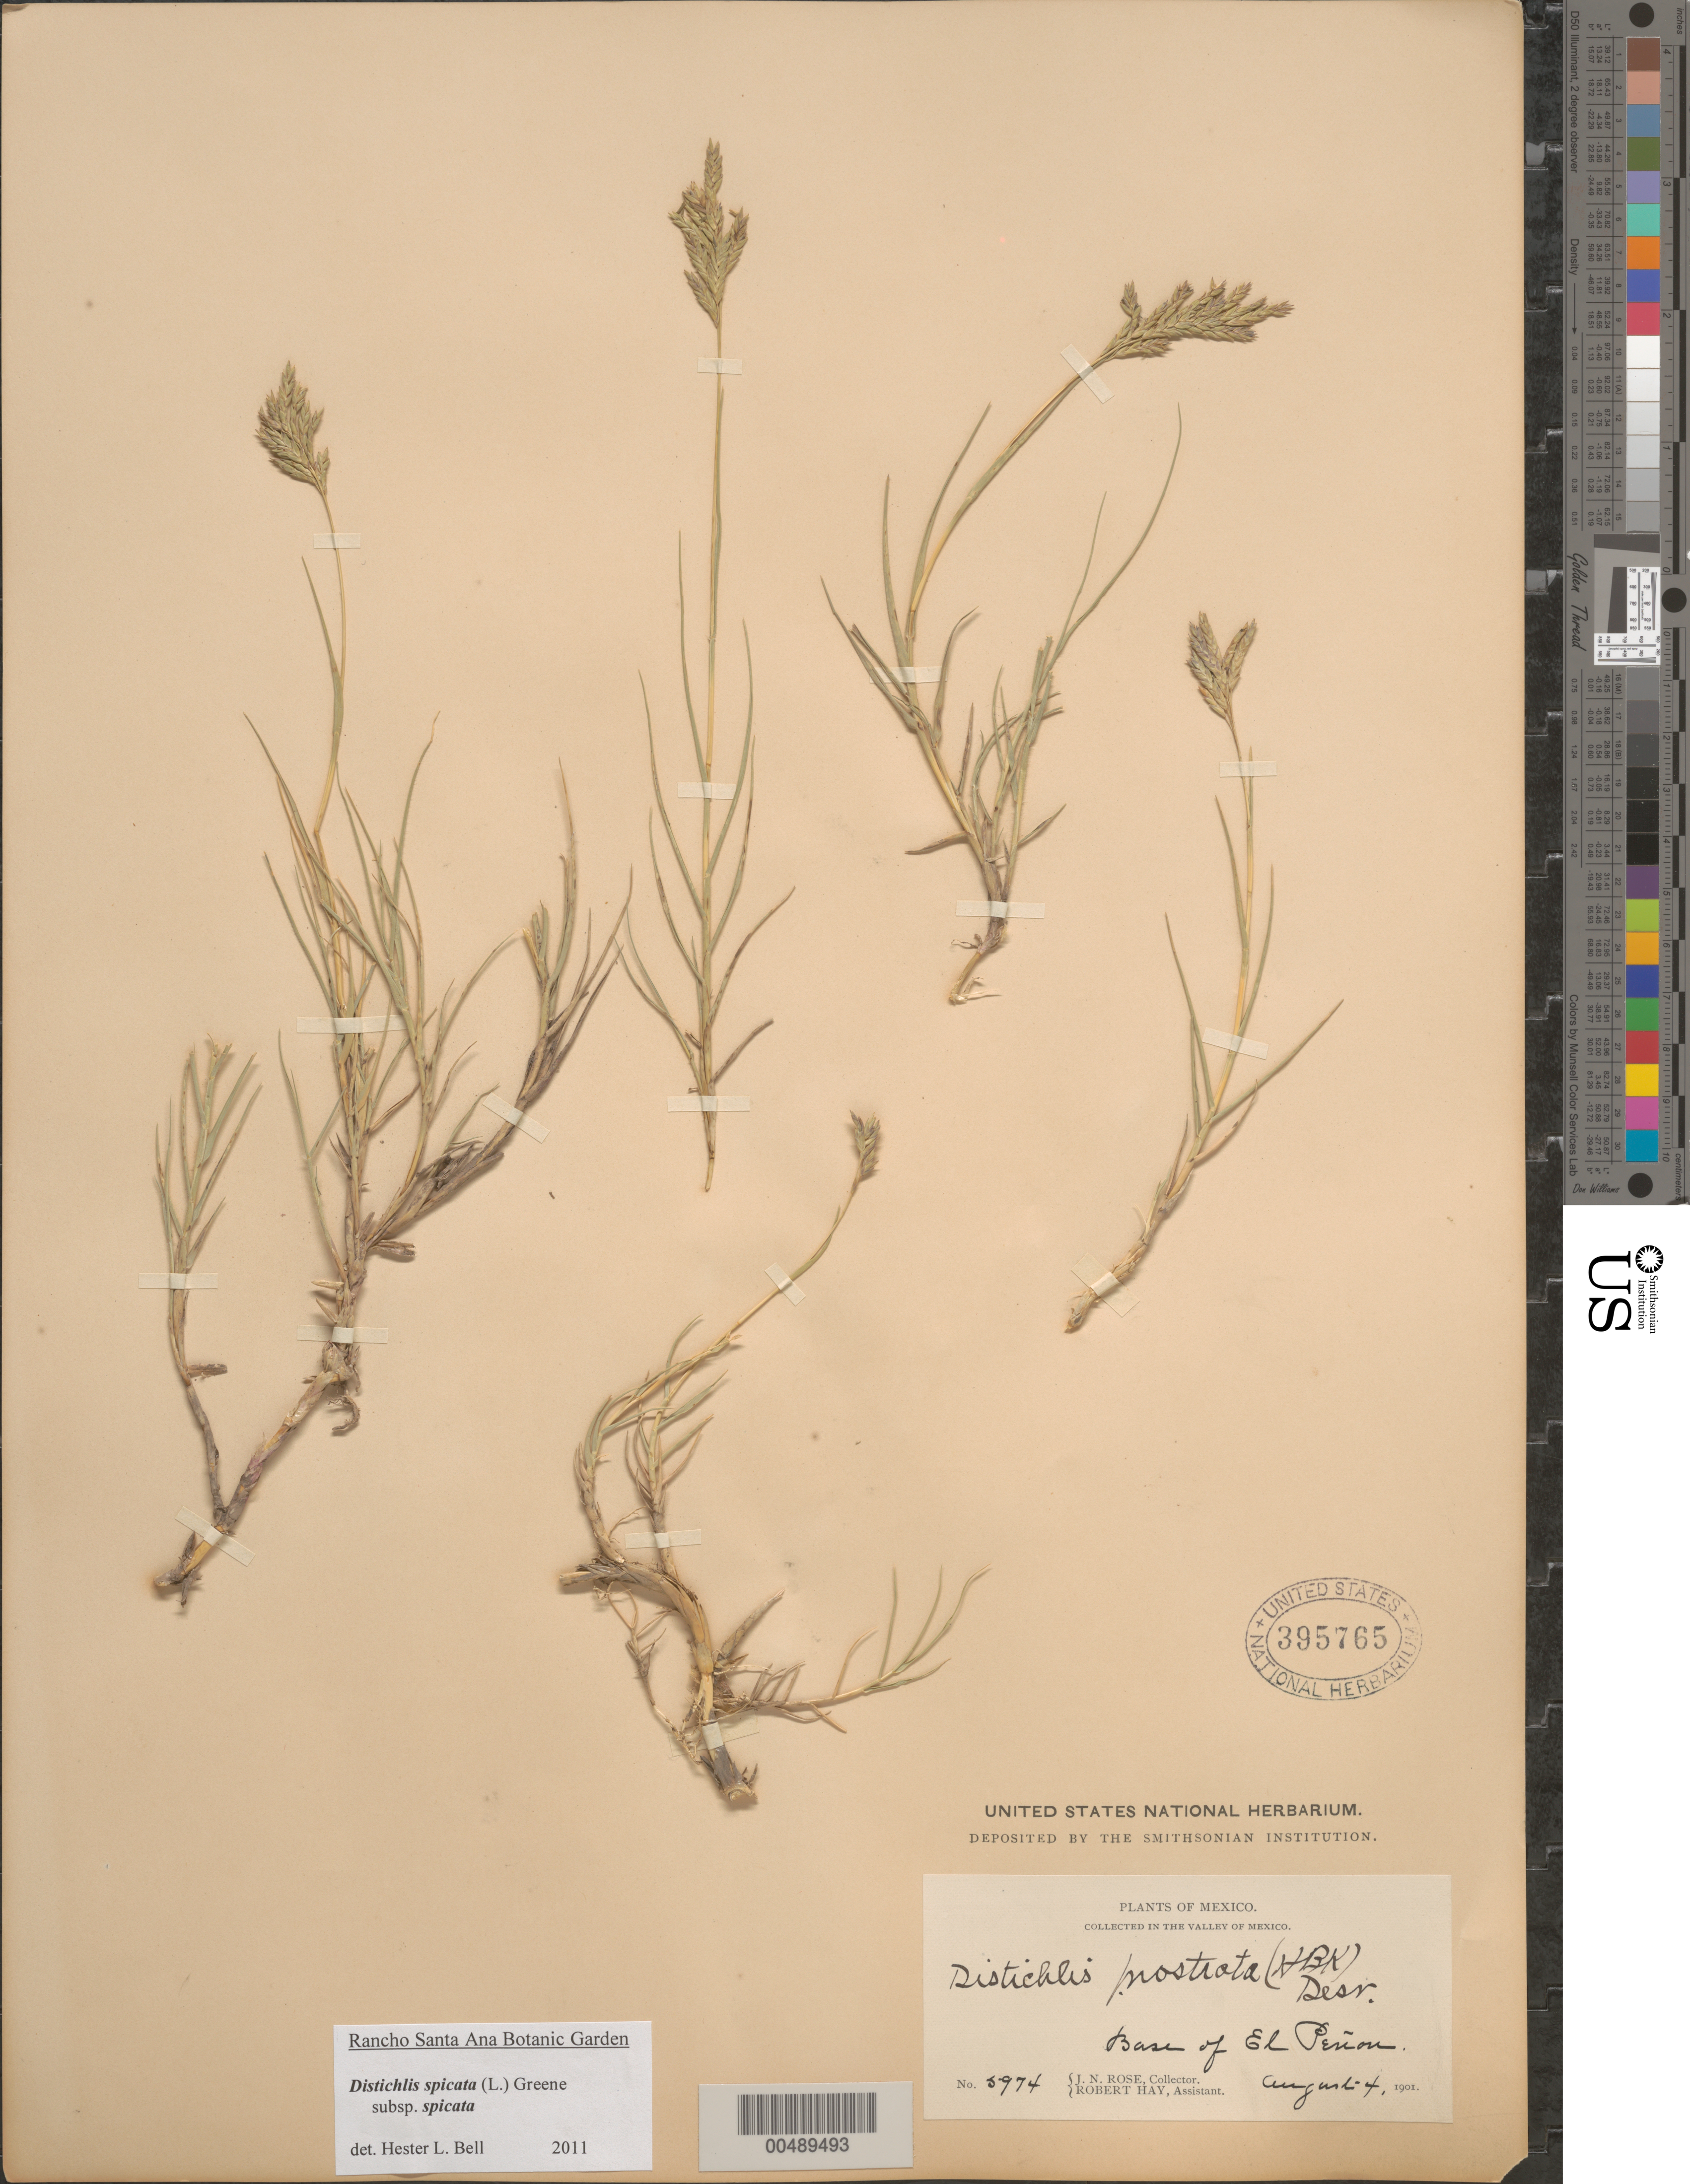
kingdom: Plantae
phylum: Tracheophyta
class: Liliopsida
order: Poales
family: Poaceae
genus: Distichlis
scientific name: Distichlis spicata subsp. spicata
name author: (L.) Greene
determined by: Bell, H. L.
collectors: J. N. Rose & R. H. Hay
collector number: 5974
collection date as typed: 4 Aug 1901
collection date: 1901-08-04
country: Mexico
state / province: Distrito Federal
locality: Valley of Mexico, base of El Peñon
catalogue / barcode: US 395765